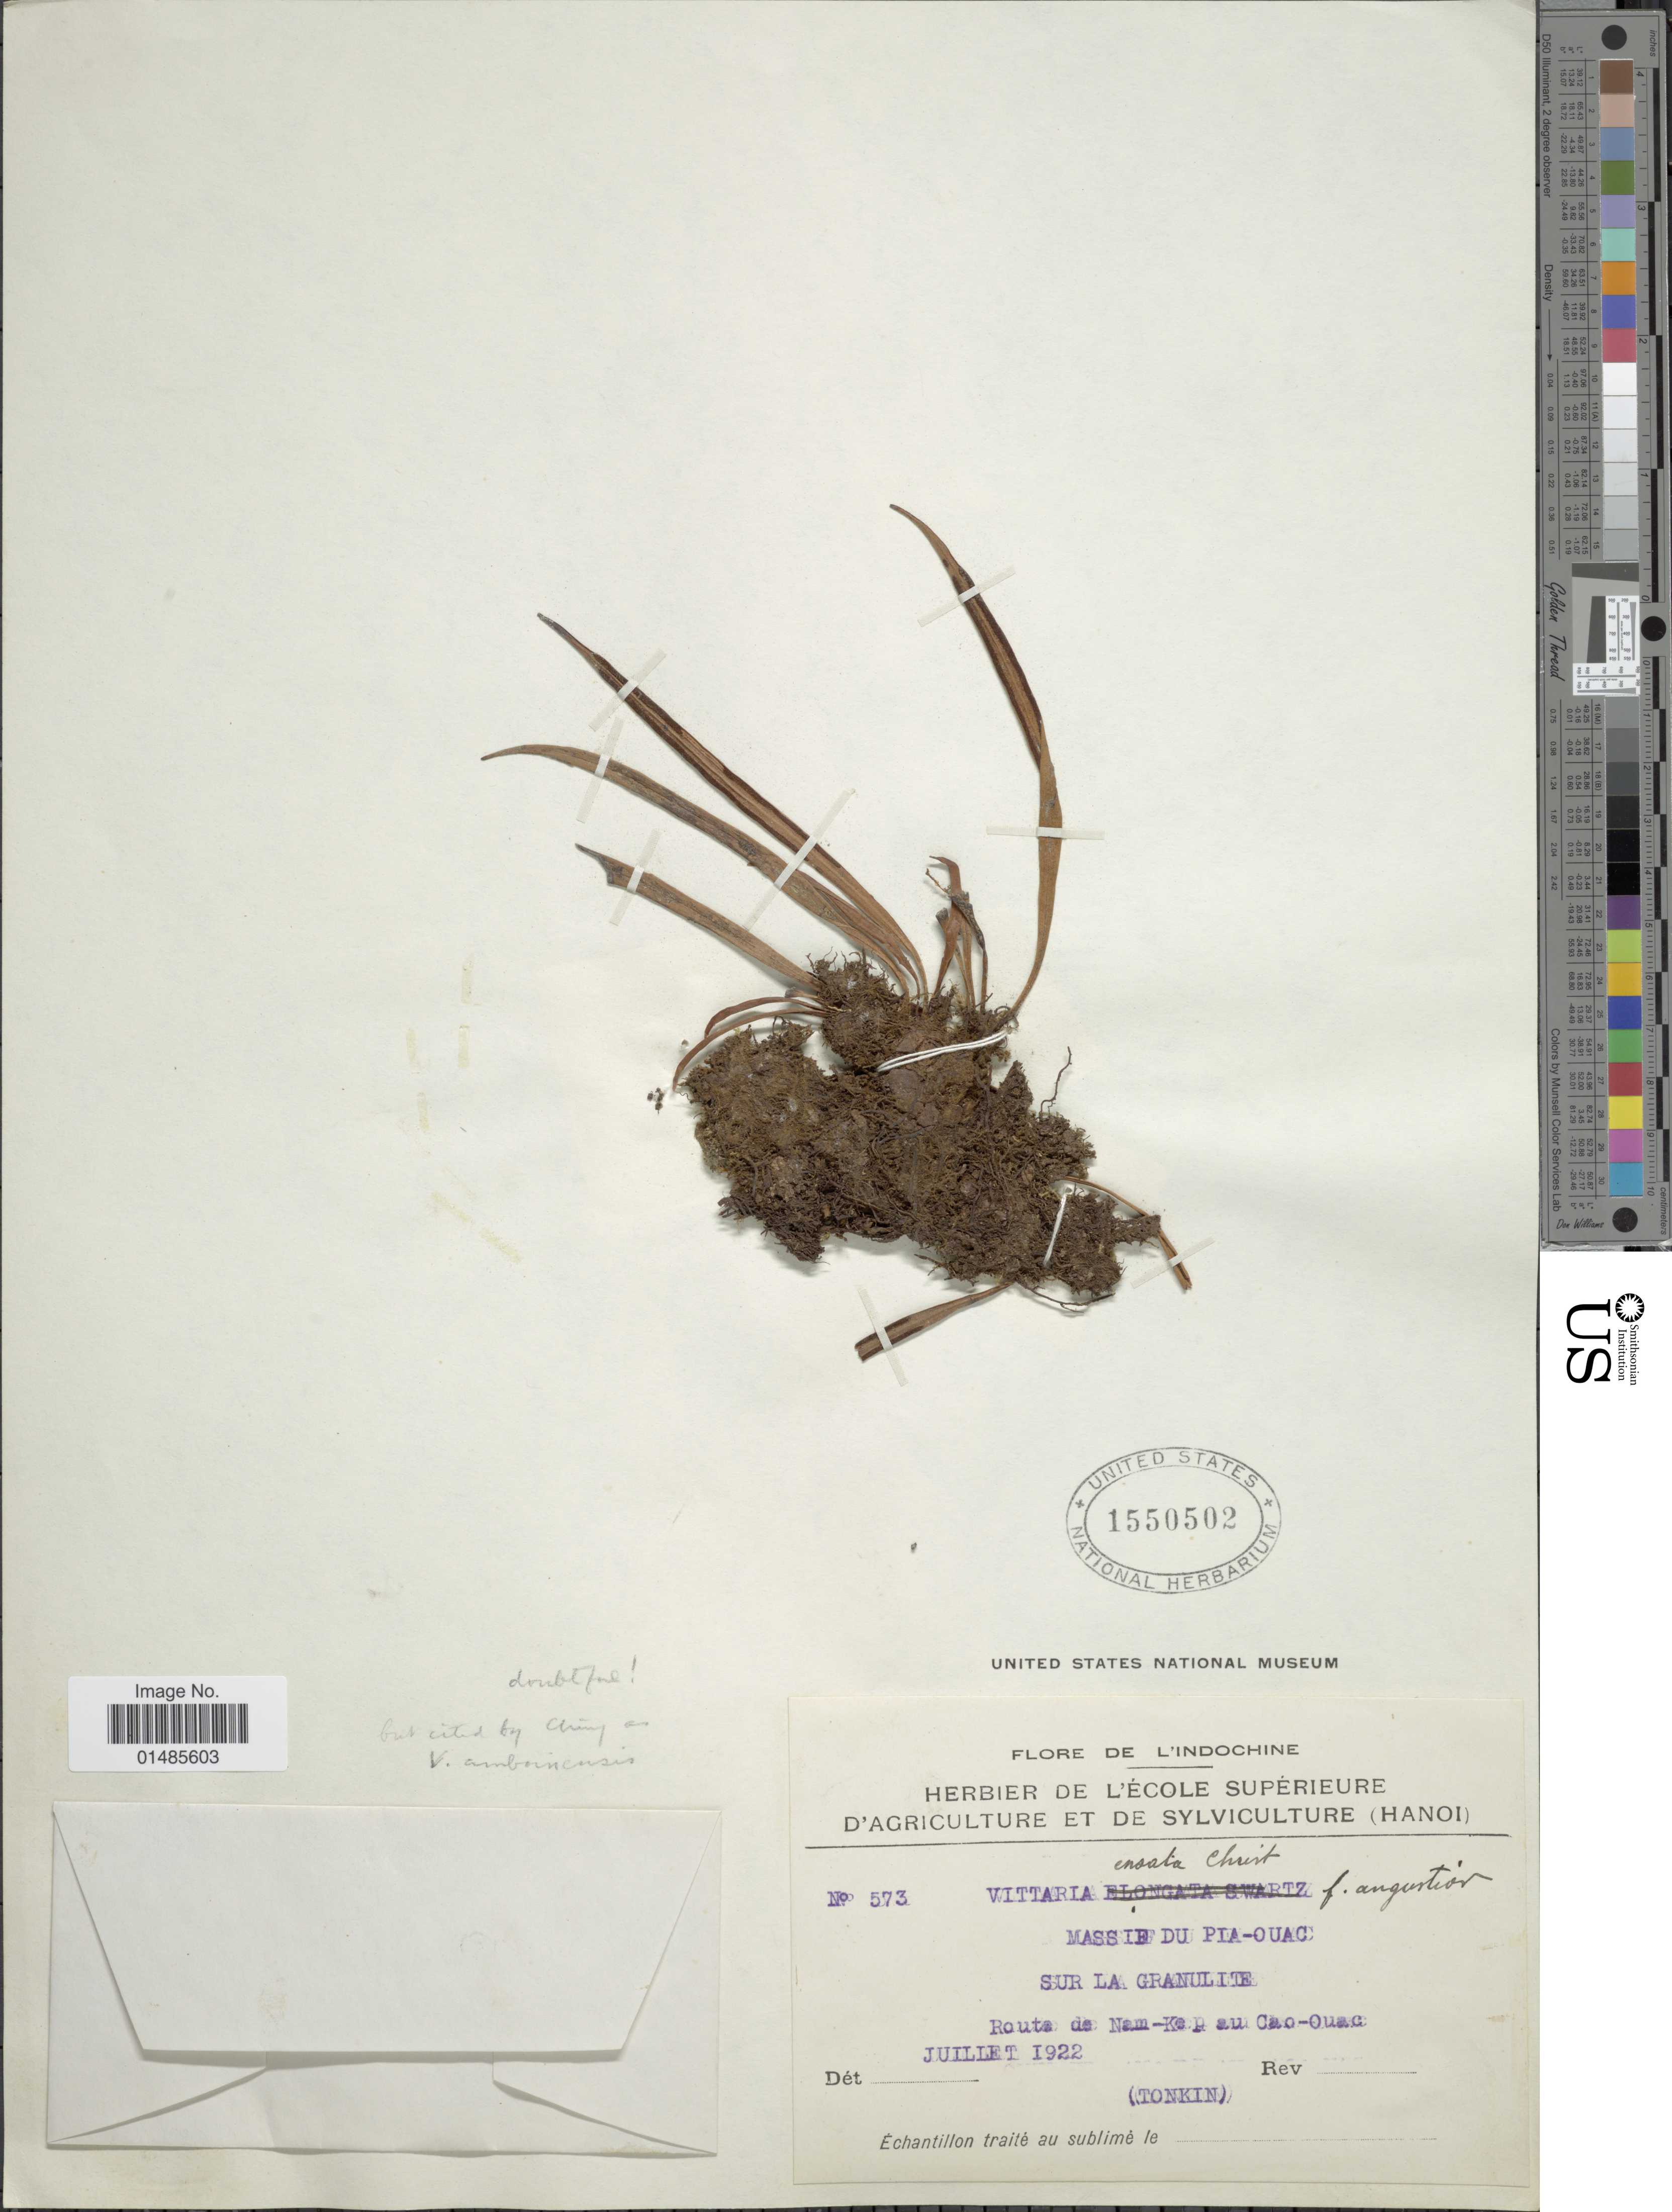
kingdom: Plantae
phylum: Tracheophyta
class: Polypodiopsida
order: Polypodiales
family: Pteridaceae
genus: Haplopteris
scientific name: Haplopteris amboinensis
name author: (Fée) X.C. Zhang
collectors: A. Petelot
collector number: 573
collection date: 1922-07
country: Vietnam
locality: L'Indochine. Tonkin. Massif du Pia-Ouac. Sur la Granulite. Route da Nam-Kep au Cao-Ouac.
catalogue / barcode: US 1550502